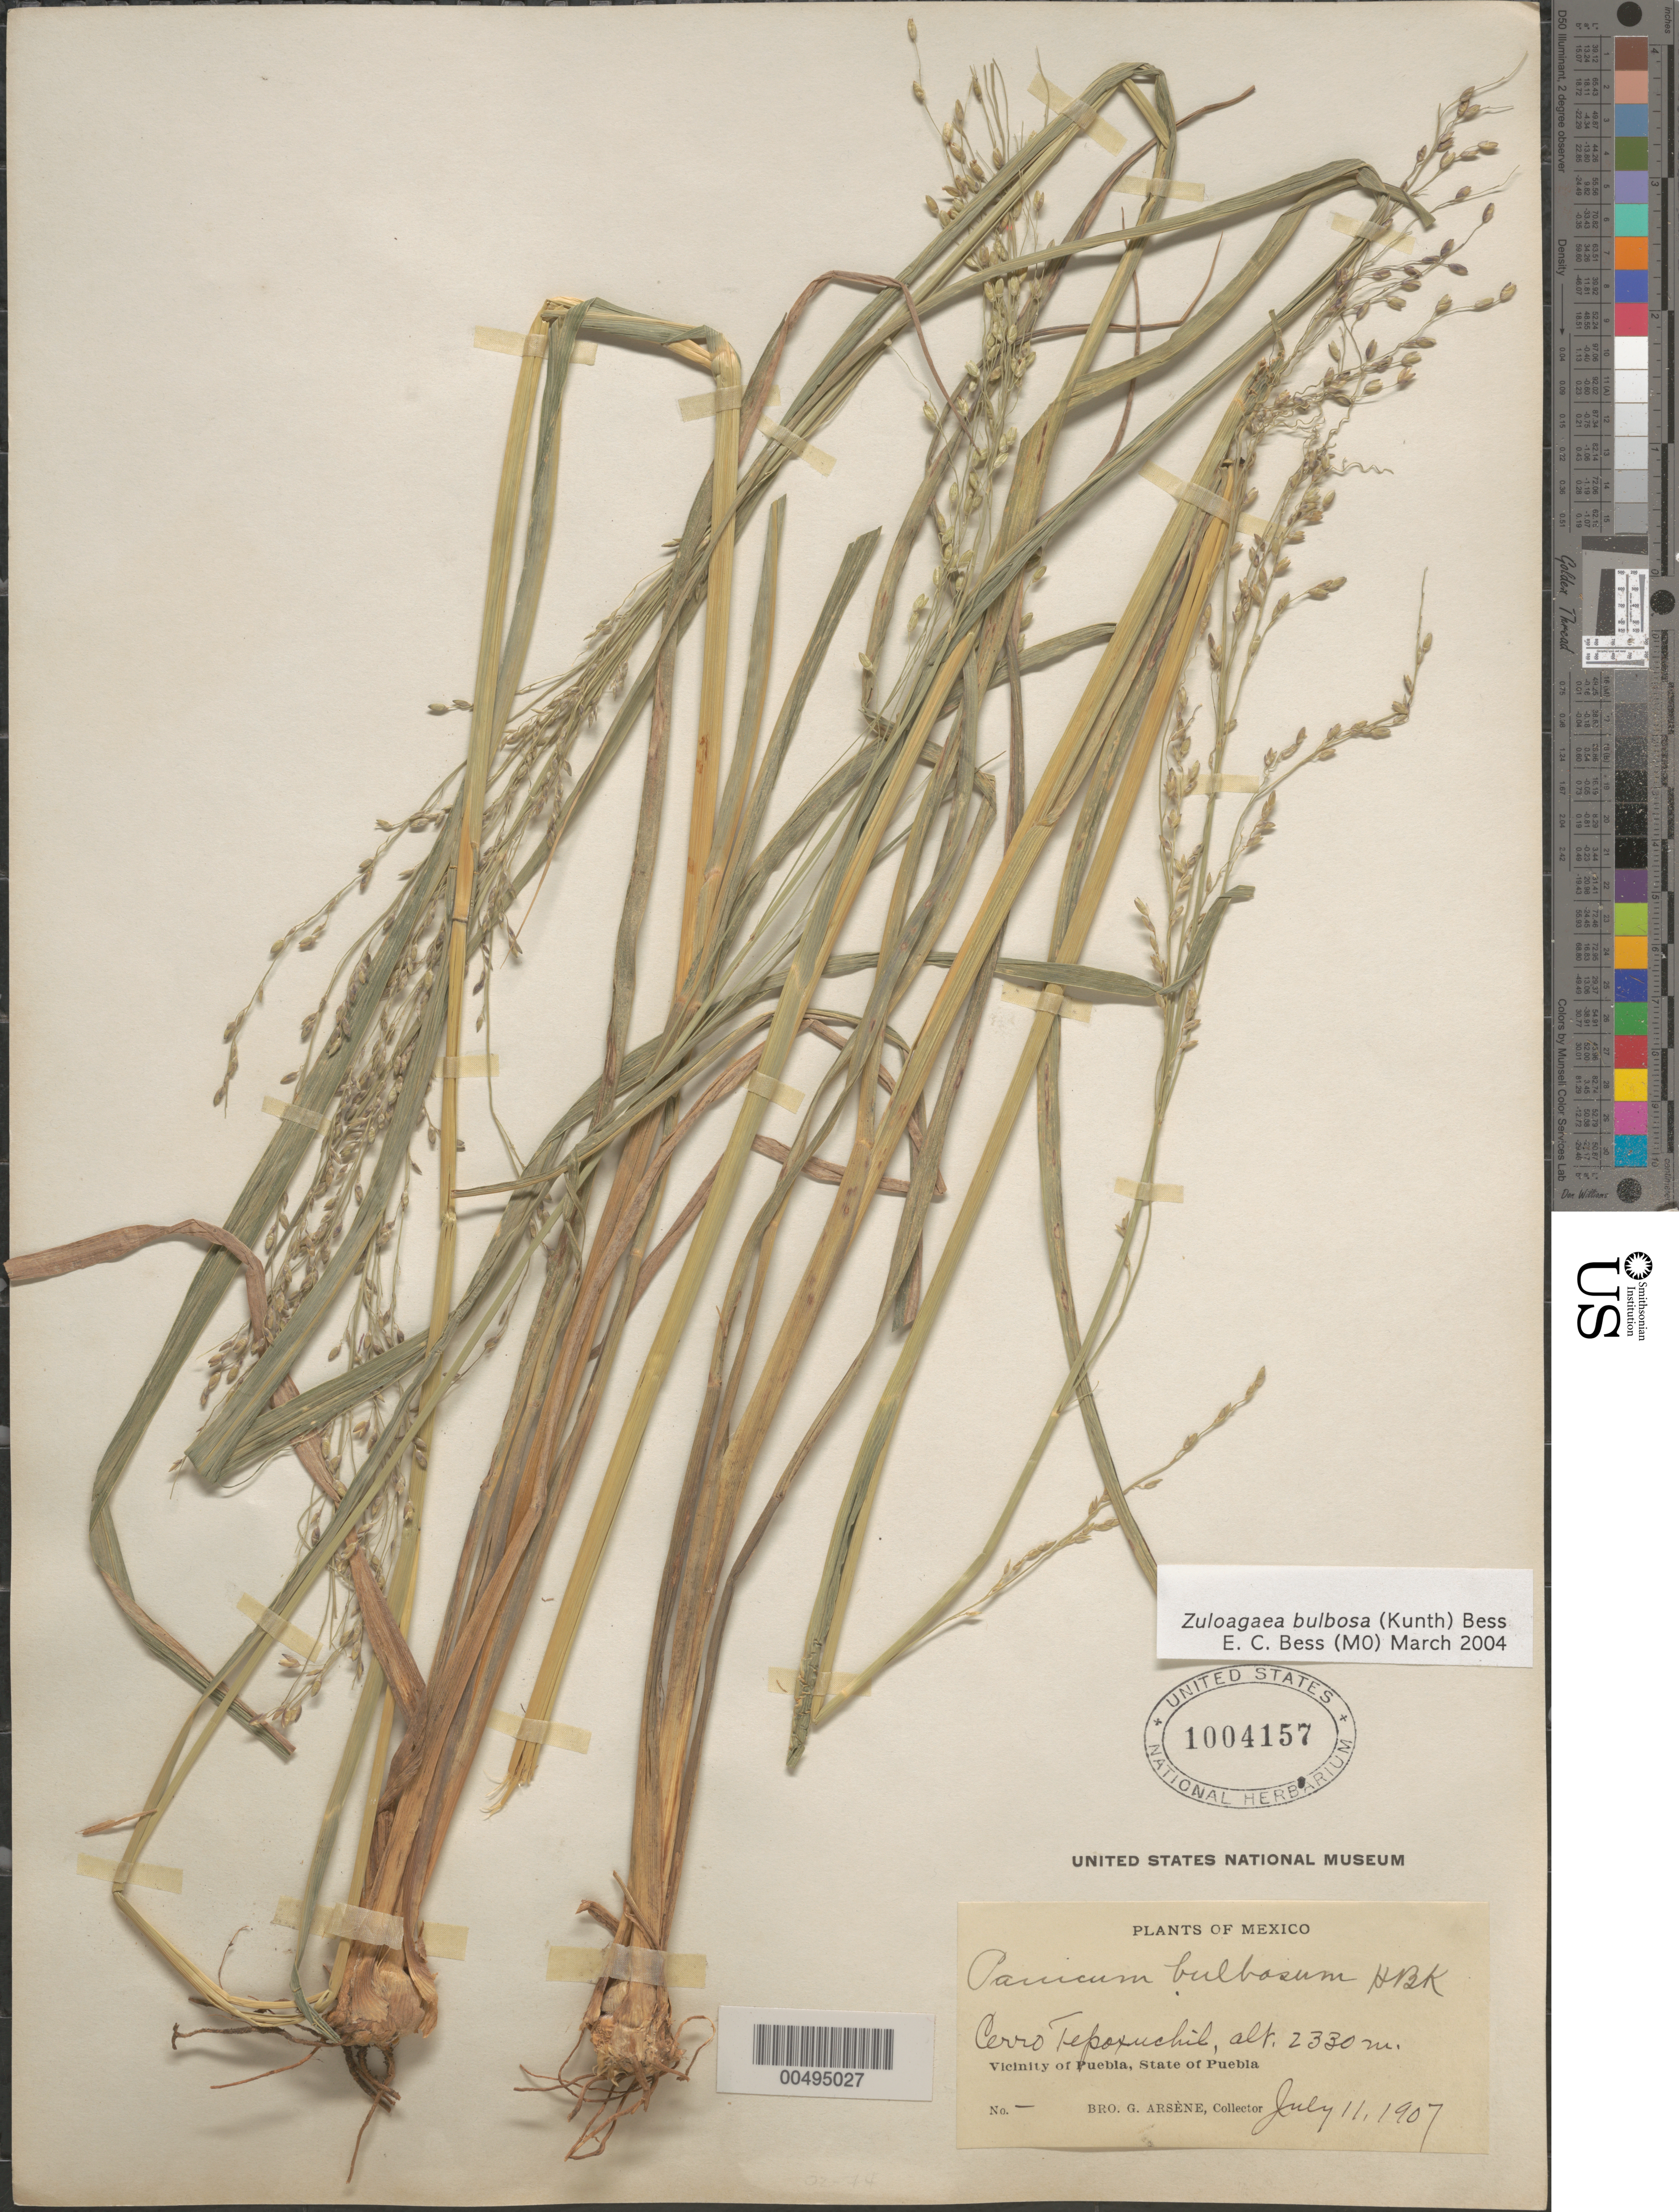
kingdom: Plantae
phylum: Tracheophyta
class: Liliopsida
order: Poales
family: Poaceae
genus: Panicum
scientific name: Panicum bulbosum subsp. sciaphilum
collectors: Bro. G. Arsène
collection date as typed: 11 Jul 1907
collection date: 1907-07-11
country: Mexico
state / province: Puebla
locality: Cerro Tepoxuchil, Vicinity of Puebla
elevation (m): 2330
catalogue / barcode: US 1004157